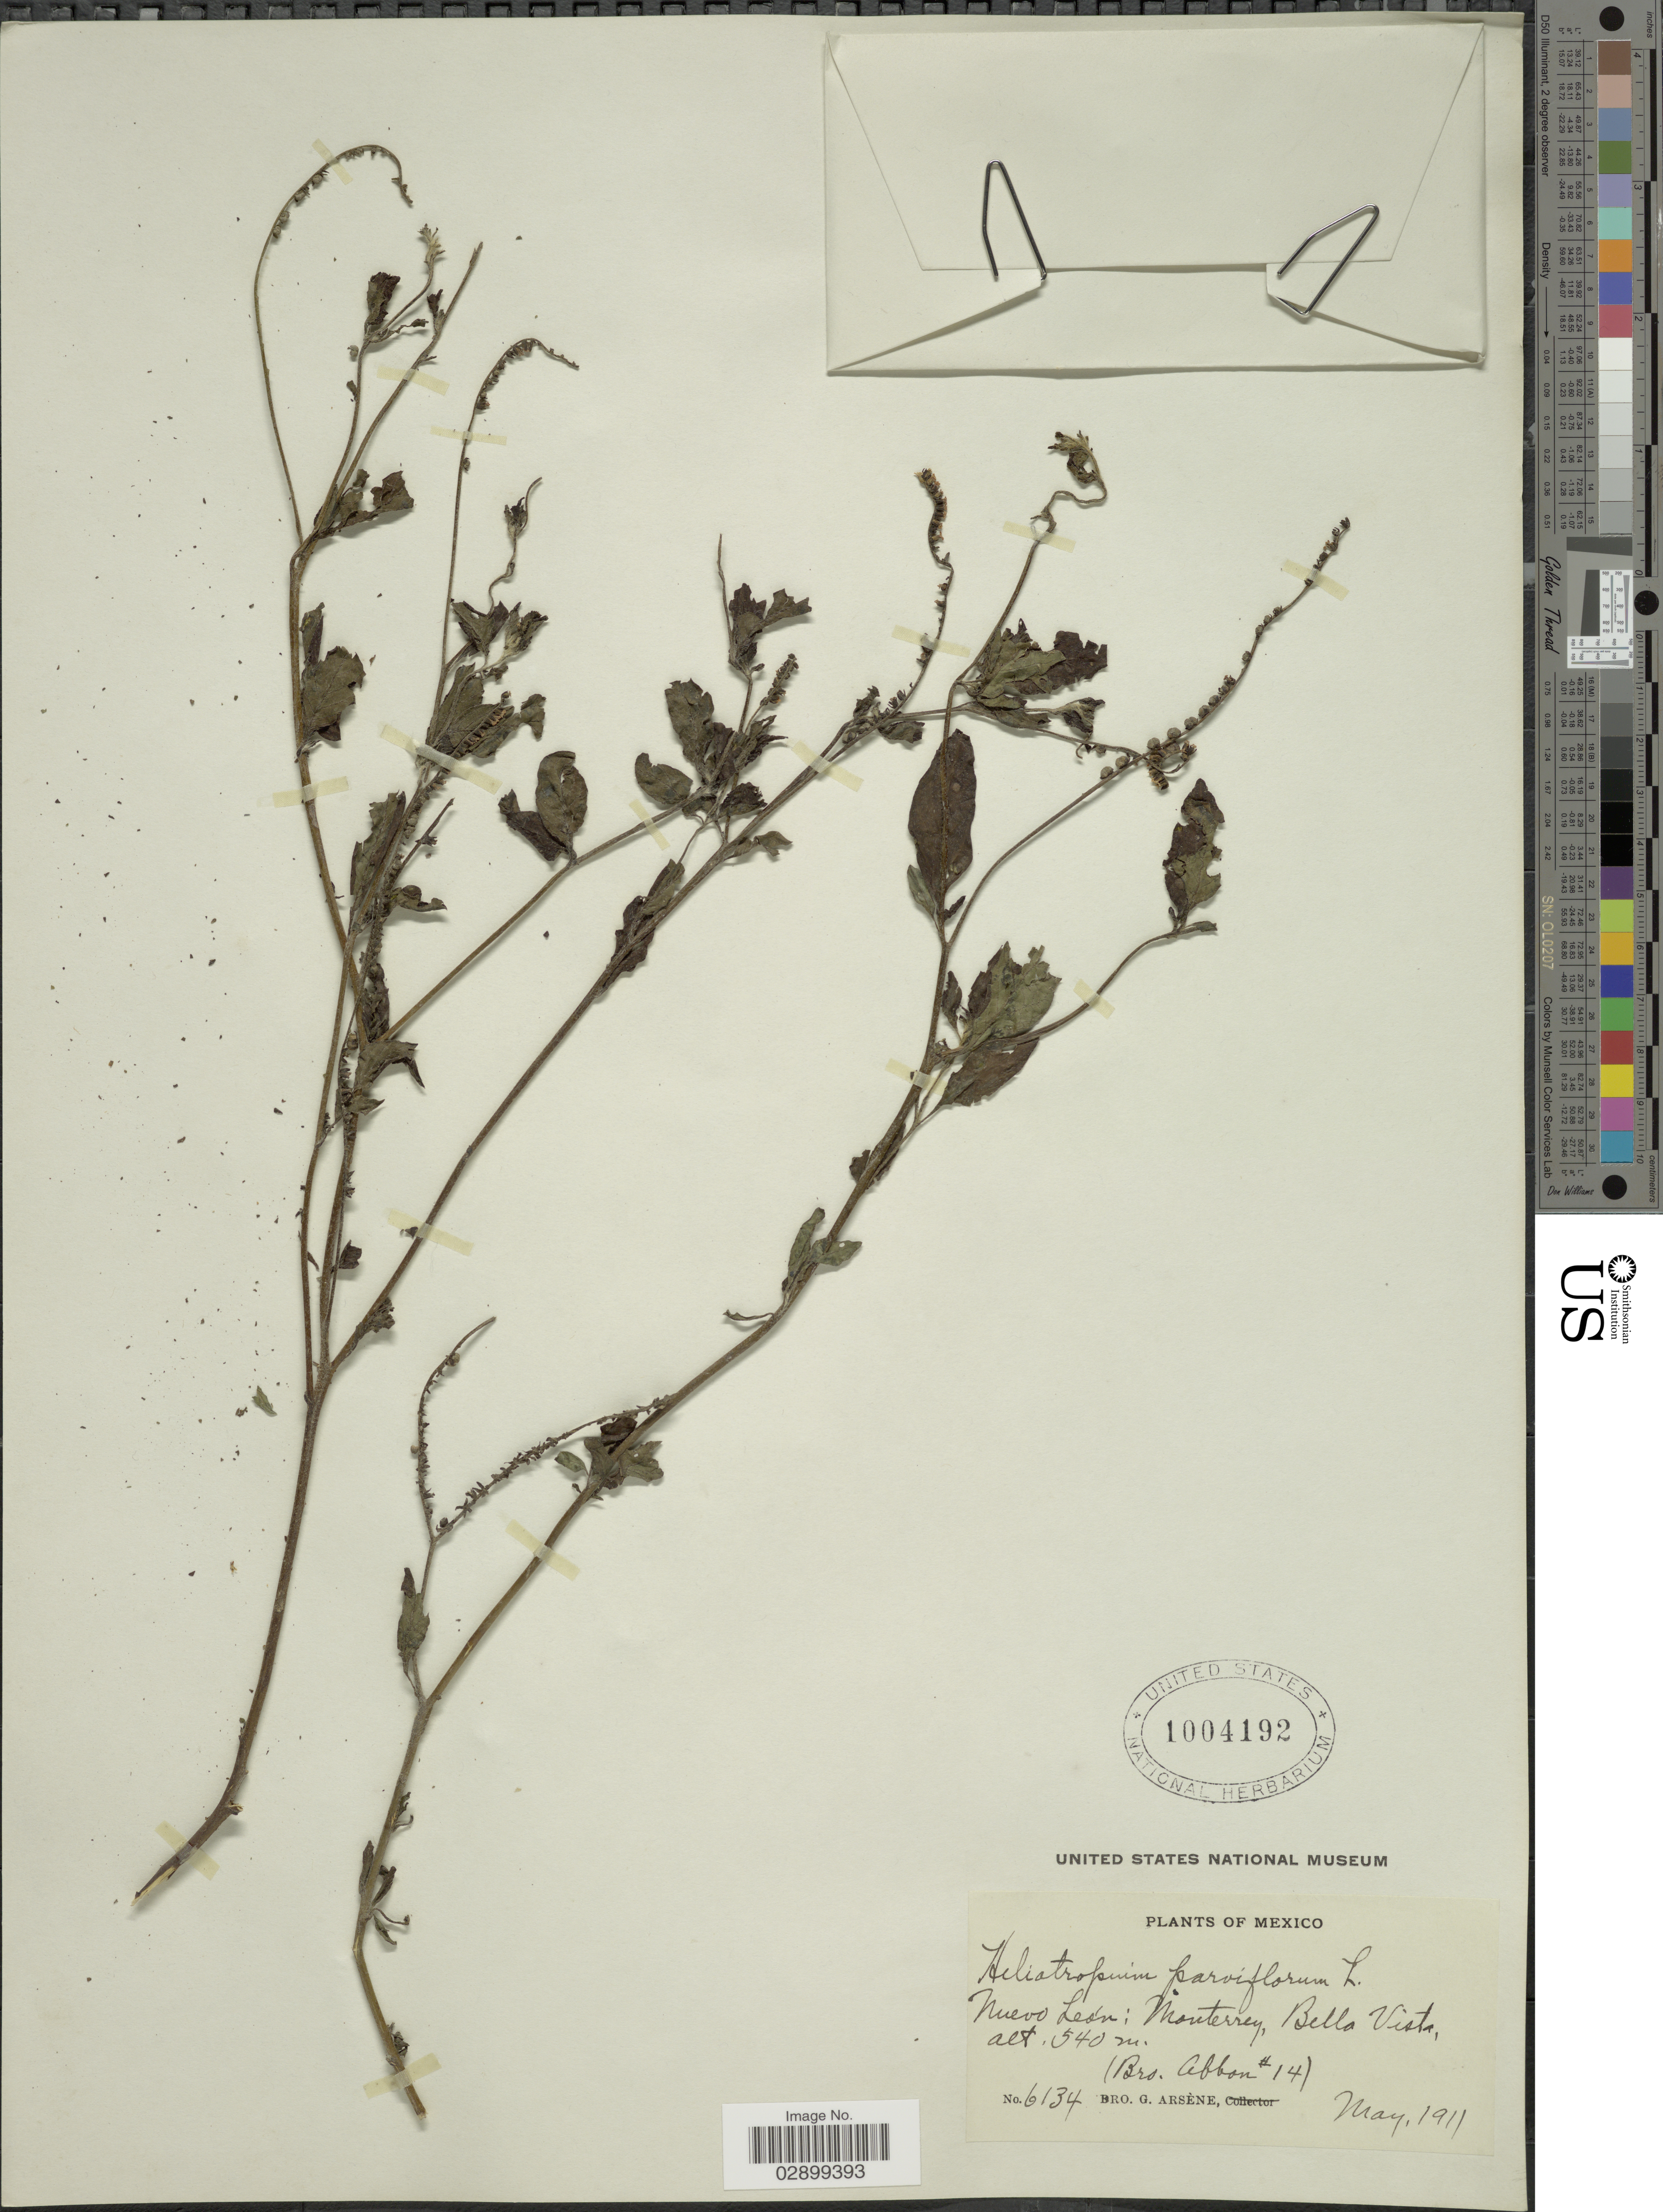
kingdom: Plantae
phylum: Tracheophyta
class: Magnoliopsida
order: Boraginales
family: Heliotropiaceae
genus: Heliotropium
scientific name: Heliotropium angiospermum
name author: Murray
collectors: Bro. G. Arsène & Bro. Abbon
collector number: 6134/14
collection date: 1911-05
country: Mexico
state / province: Nuevo León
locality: Monterrey, Bella Vista.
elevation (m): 540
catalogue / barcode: US 1004192